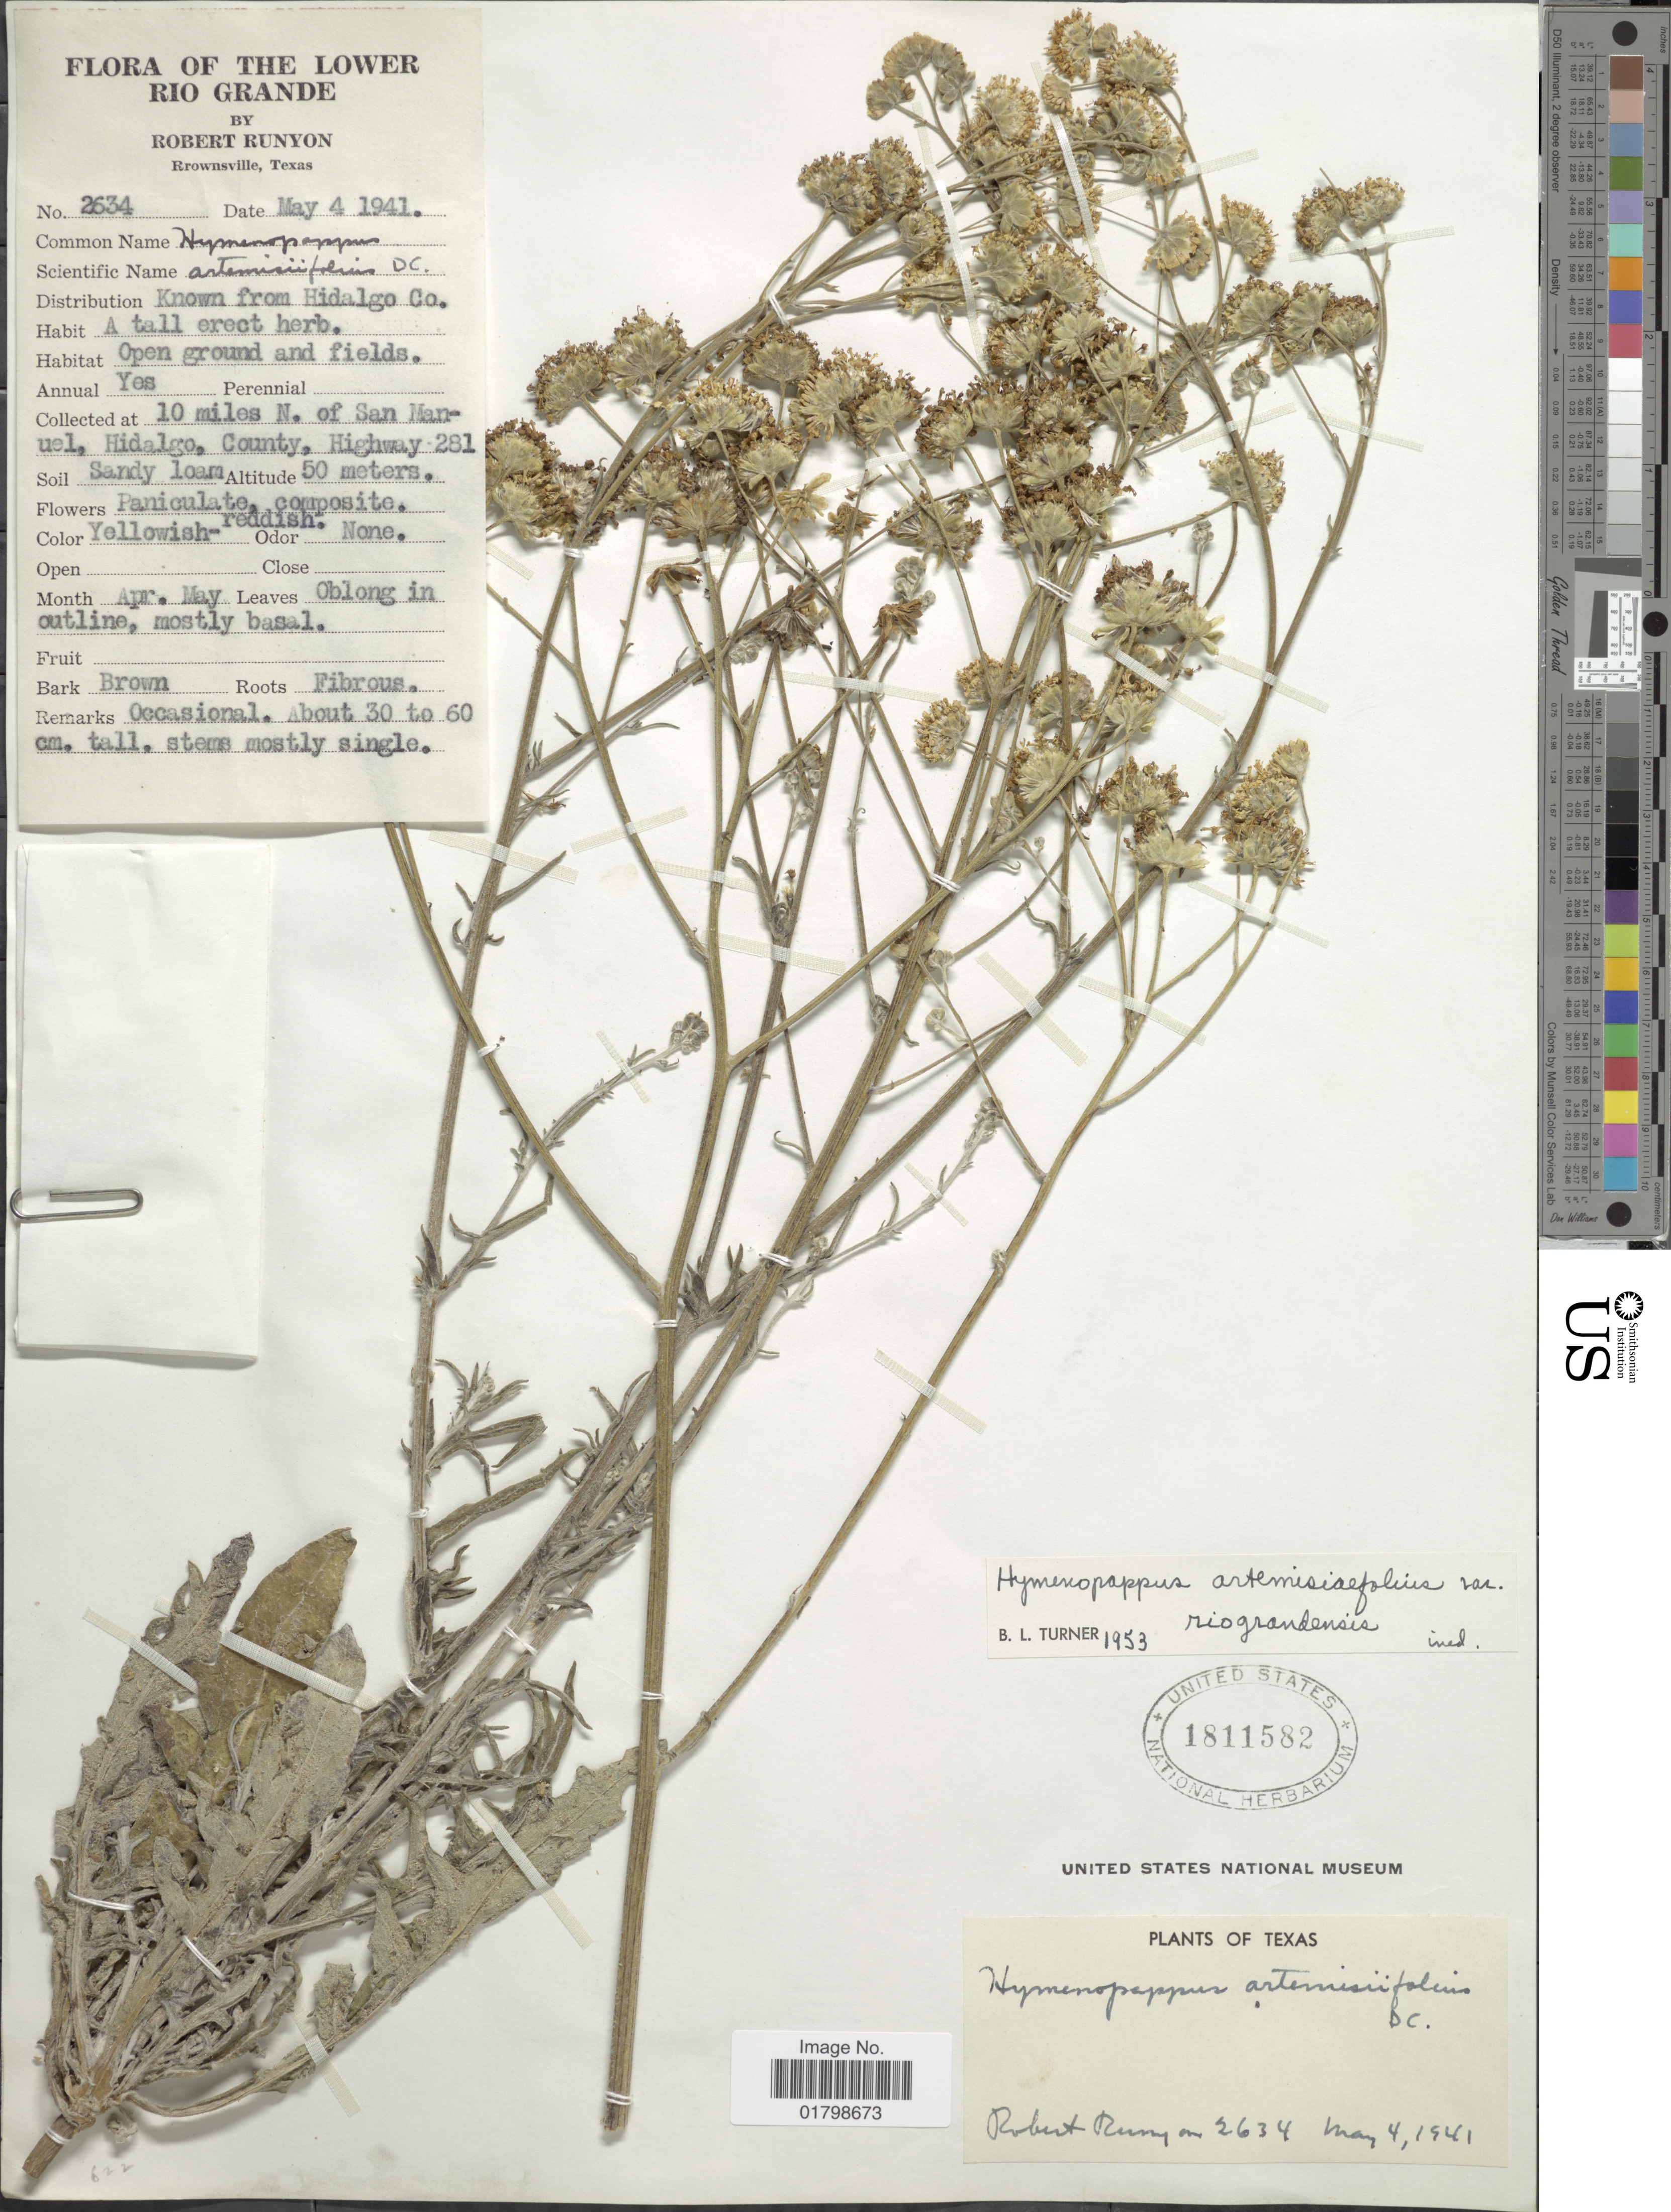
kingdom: Plantae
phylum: Tracheophyta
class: Magnoliopsida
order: Asterales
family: Asteraceae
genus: Hymenopappus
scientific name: Hymenopappus artemisiifolius var. riograndensis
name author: B.L. Turner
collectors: R. Runyon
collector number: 2634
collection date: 1941-05-04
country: United States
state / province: Texas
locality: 10 miles N. of San Manuel, Hidalgo. County, Highway 281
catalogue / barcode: US 1811582